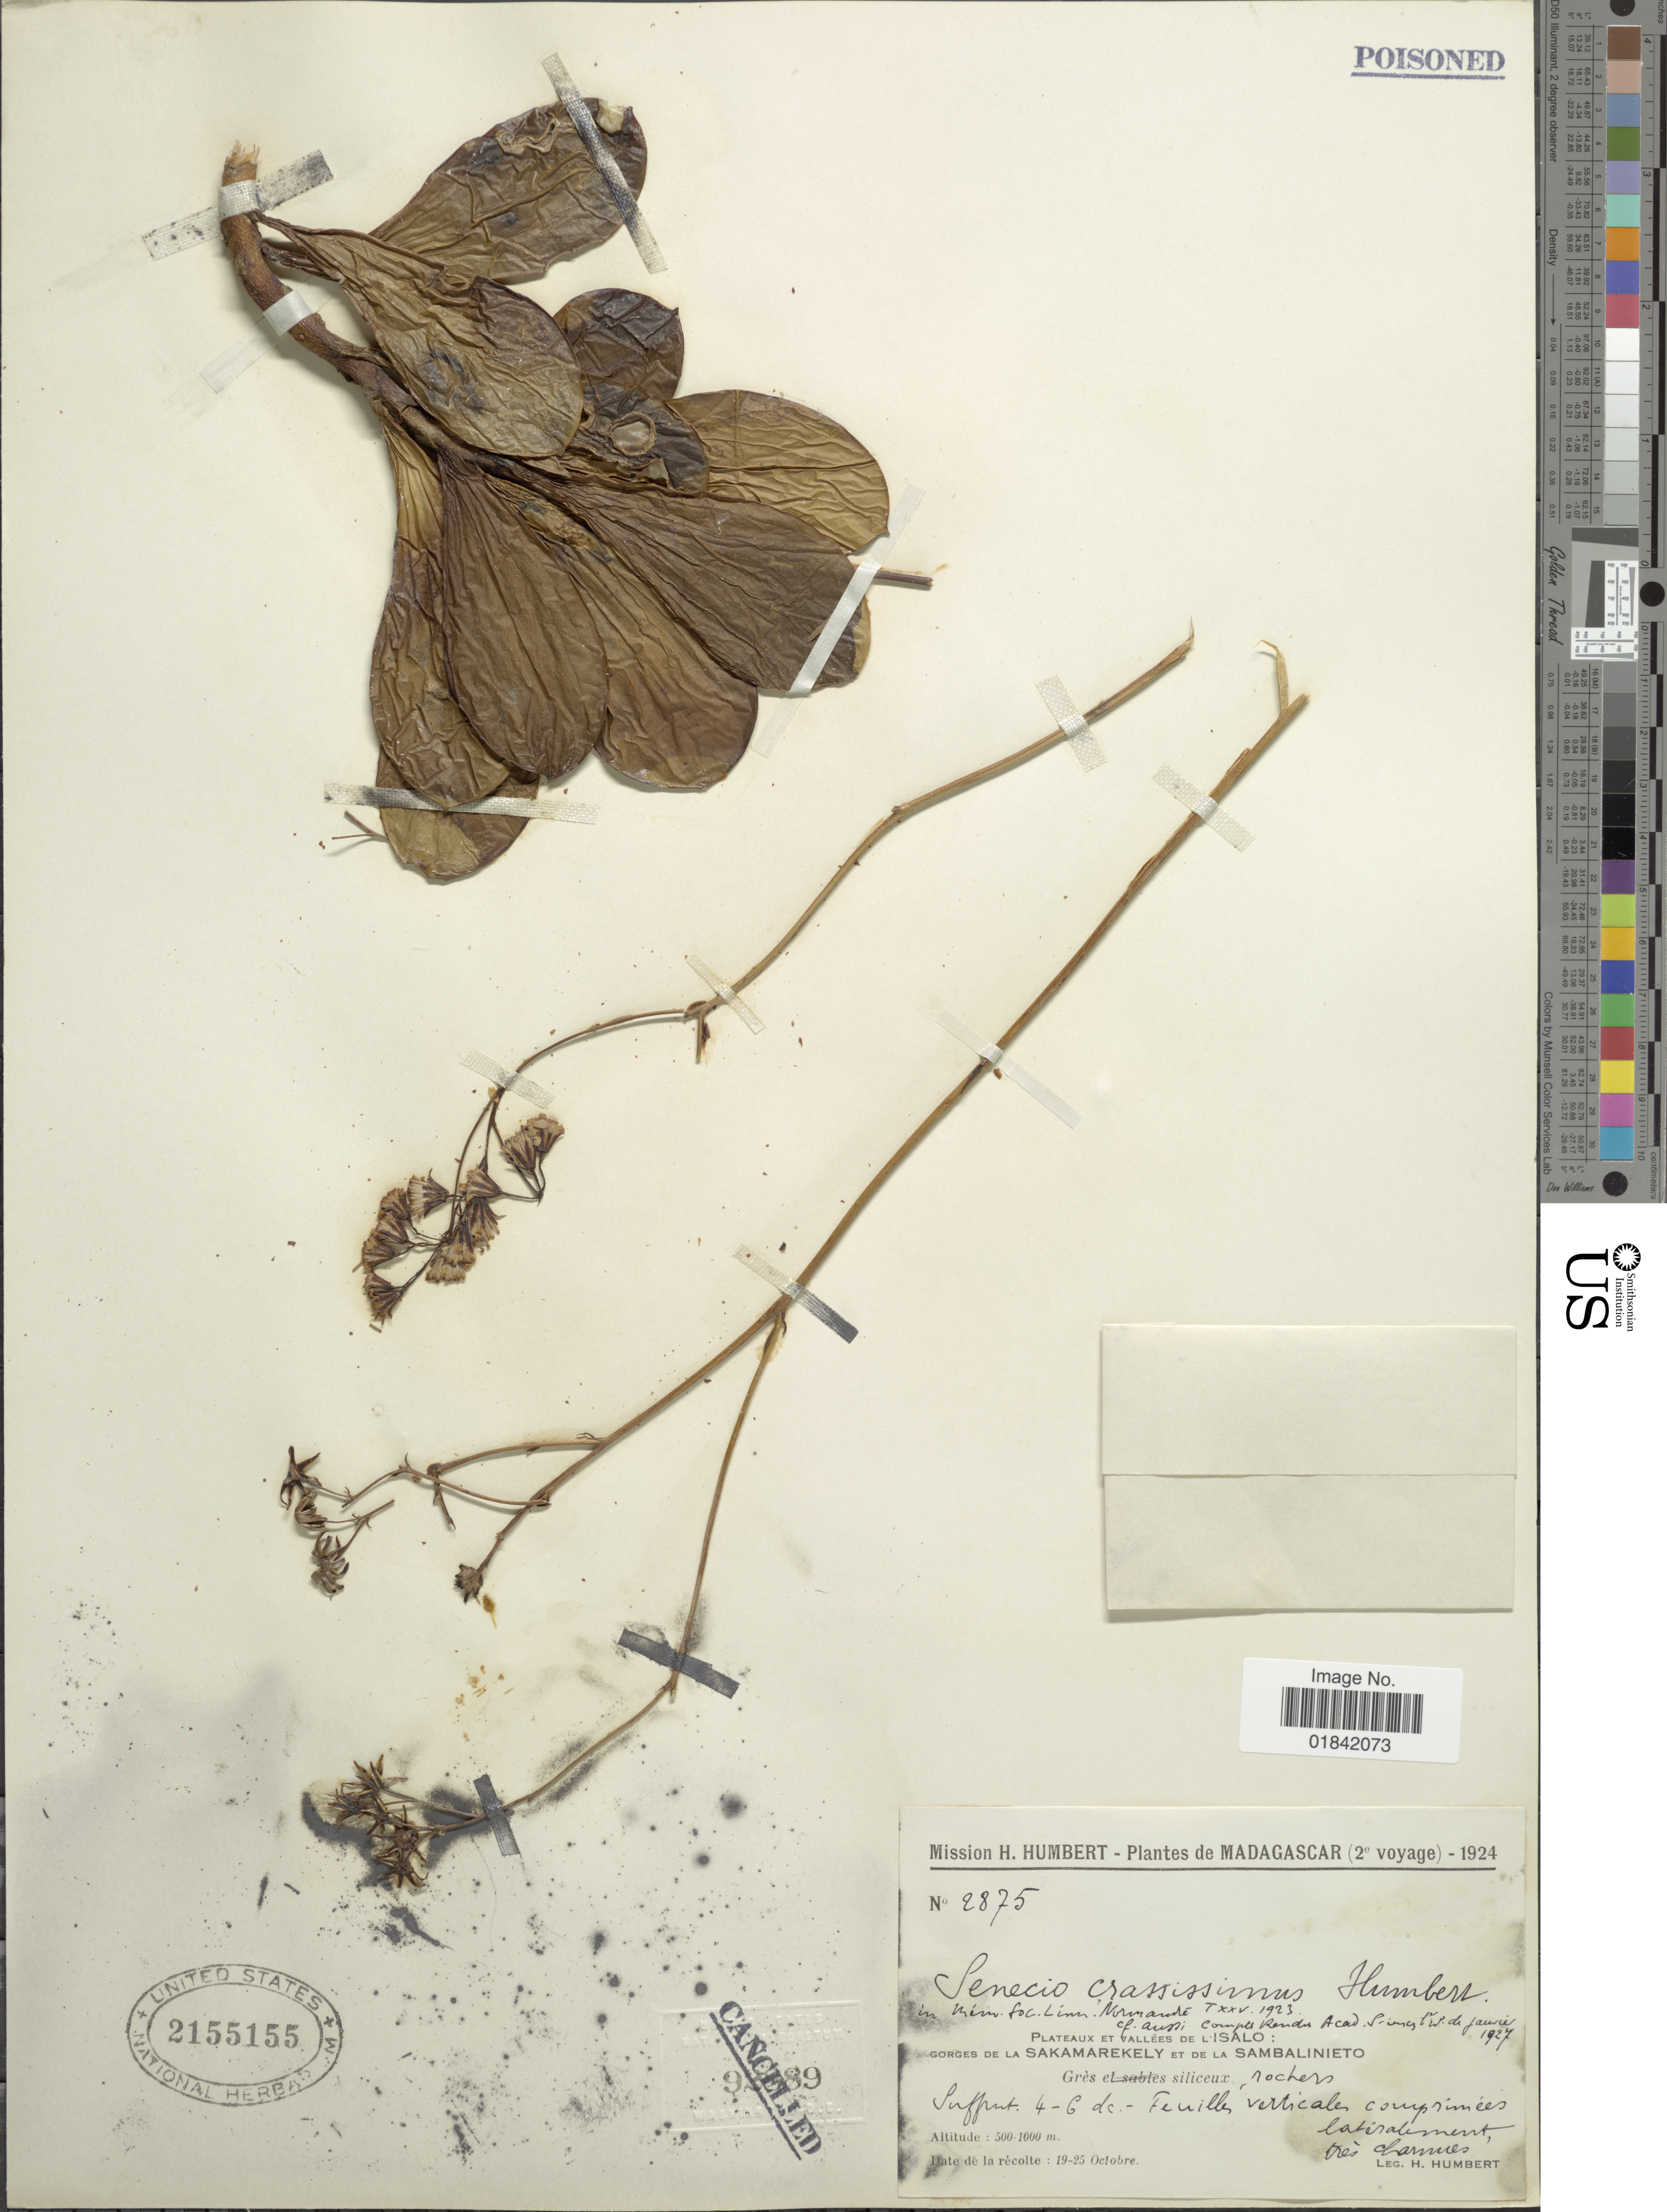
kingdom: Plantae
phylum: Tracheophyta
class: Magnoliopsida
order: Asterales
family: Asteraceae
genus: Senecio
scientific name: Senecio crassissimus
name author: Humb.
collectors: H. Humbert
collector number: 2875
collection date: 1924-10-19/1924-10-25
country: Madagascar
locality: Plateaux et Vallees de L'Isalo, Gorges de La Sakamarekely et de La Sambalinieto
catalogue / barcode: US 2155155